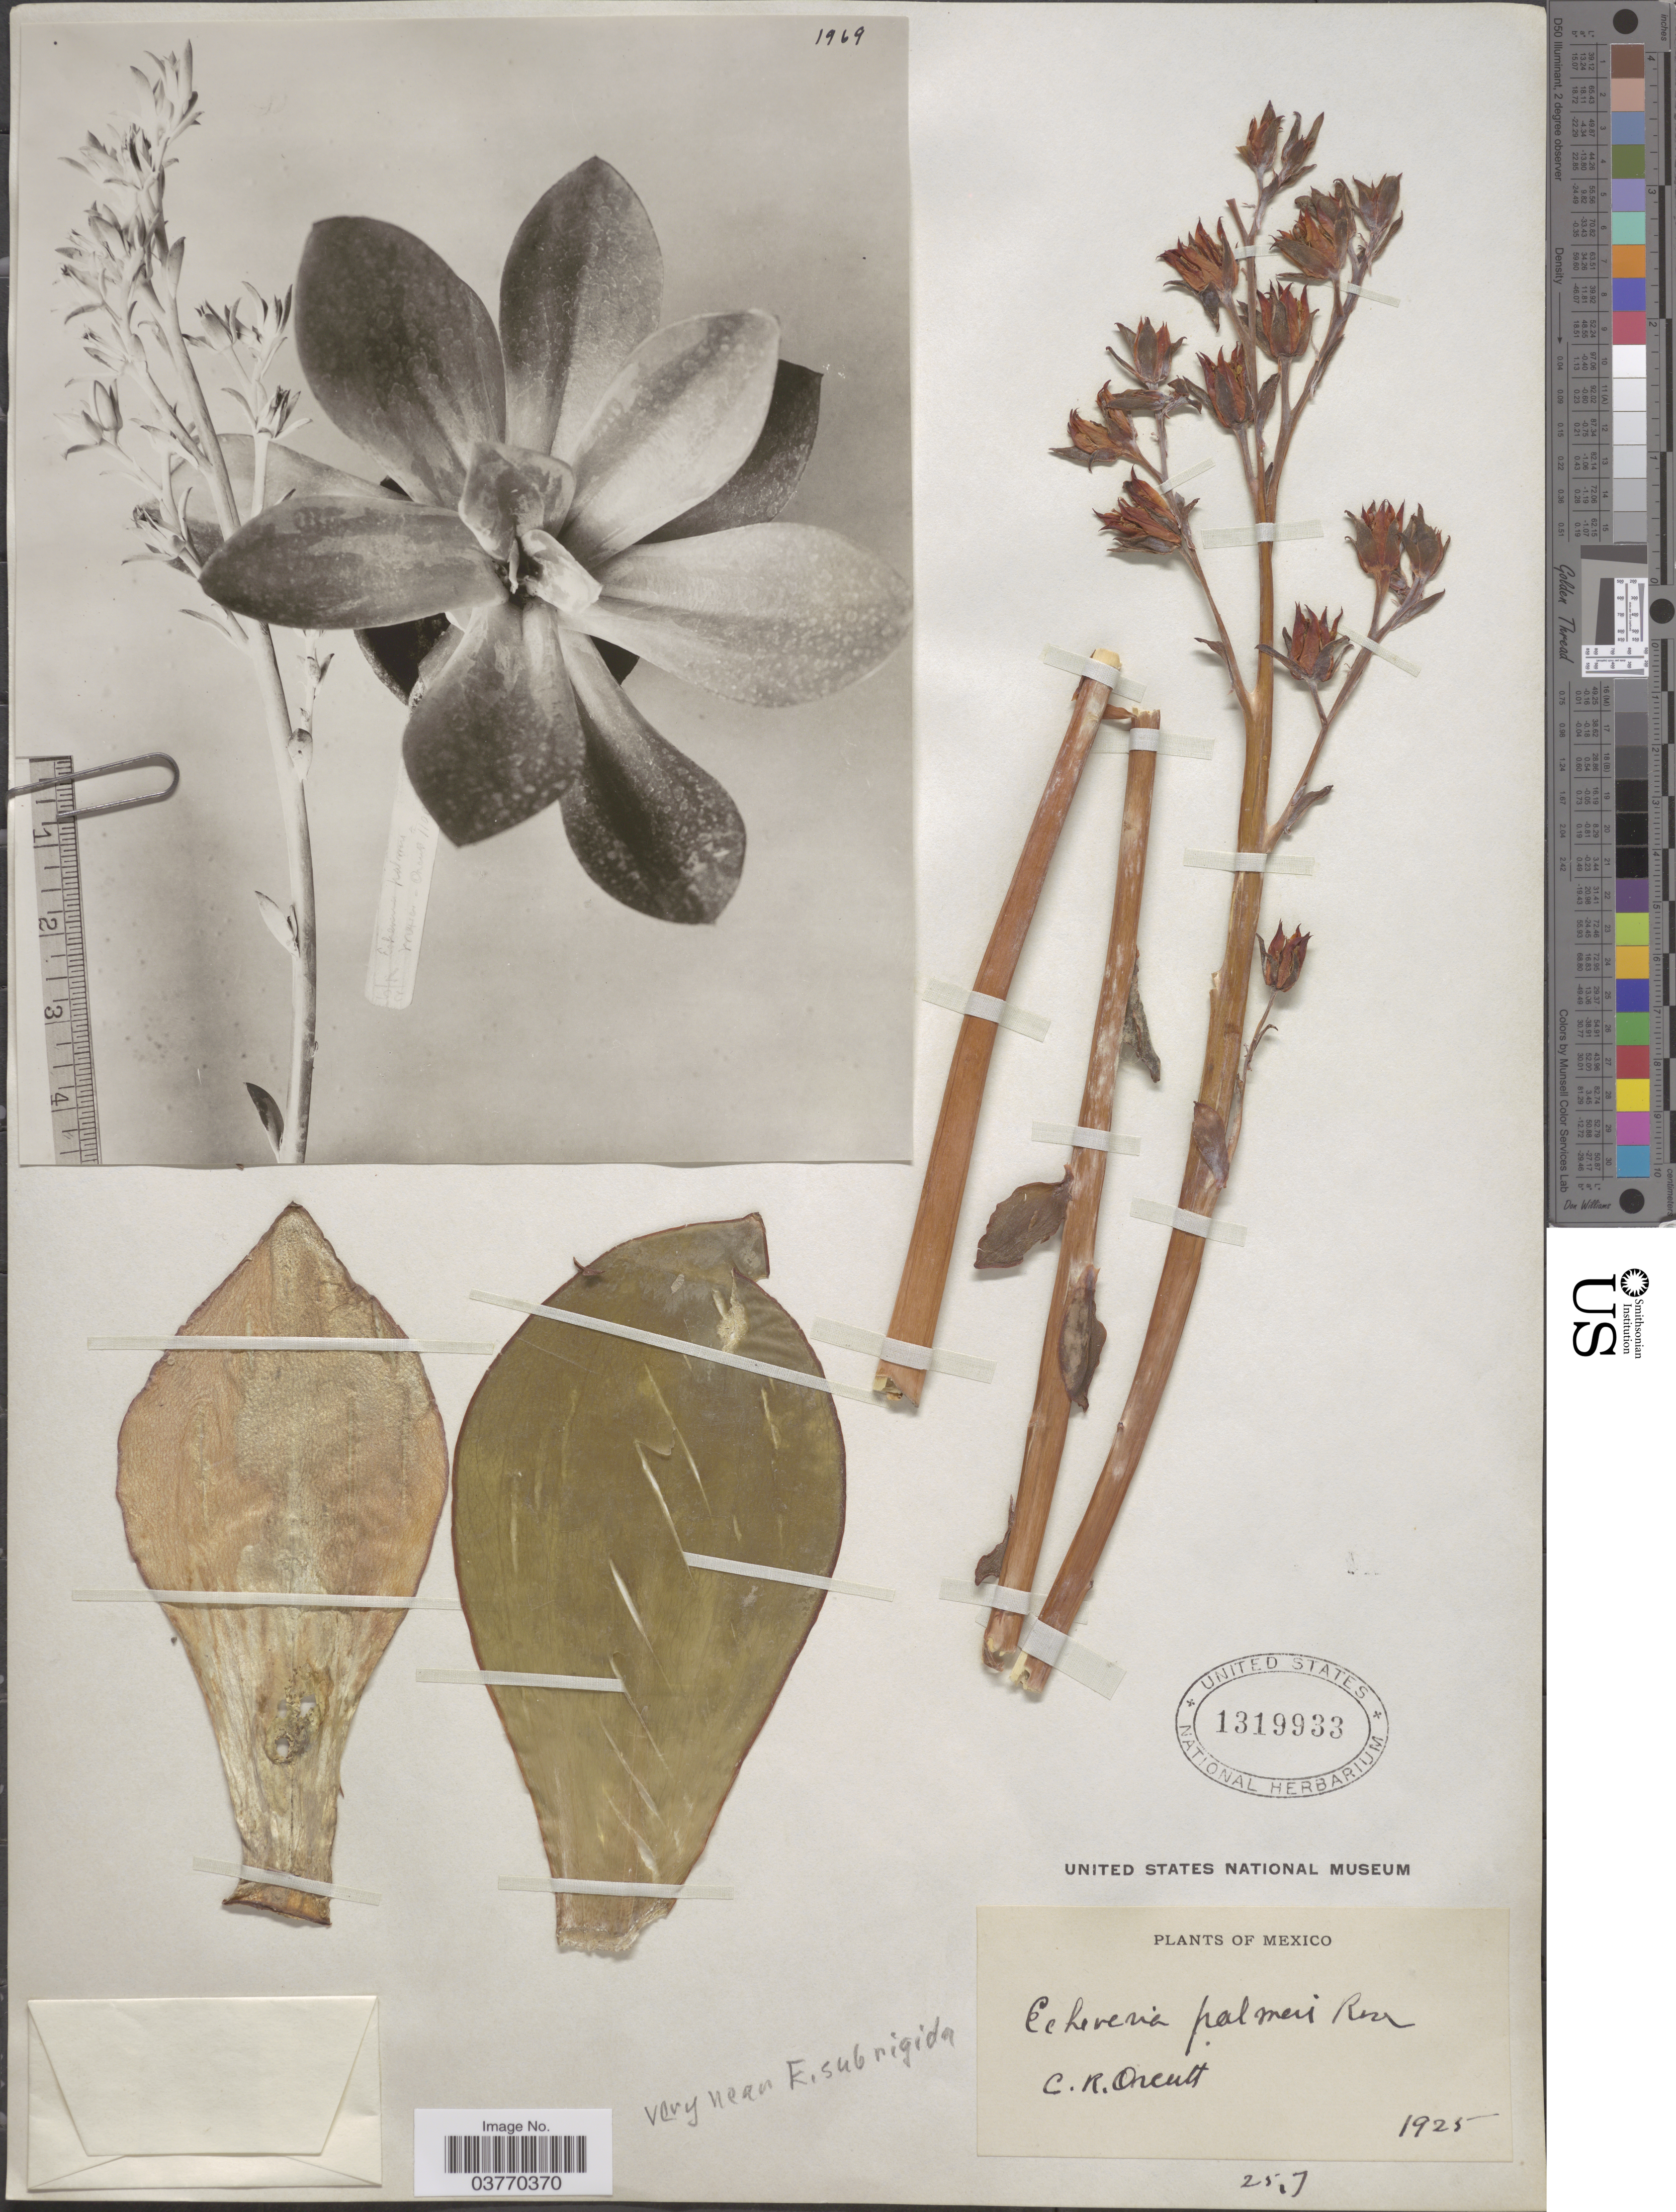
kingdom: Plantae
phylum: Tracheophyta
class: Magnoliopsida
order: Saxifragales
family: Crassulaceae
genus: Echeveria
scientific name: Echeveria palmeri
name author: Rose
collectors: C. R. Orcutt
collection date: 1925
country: Mexico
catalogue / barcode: US 1319933